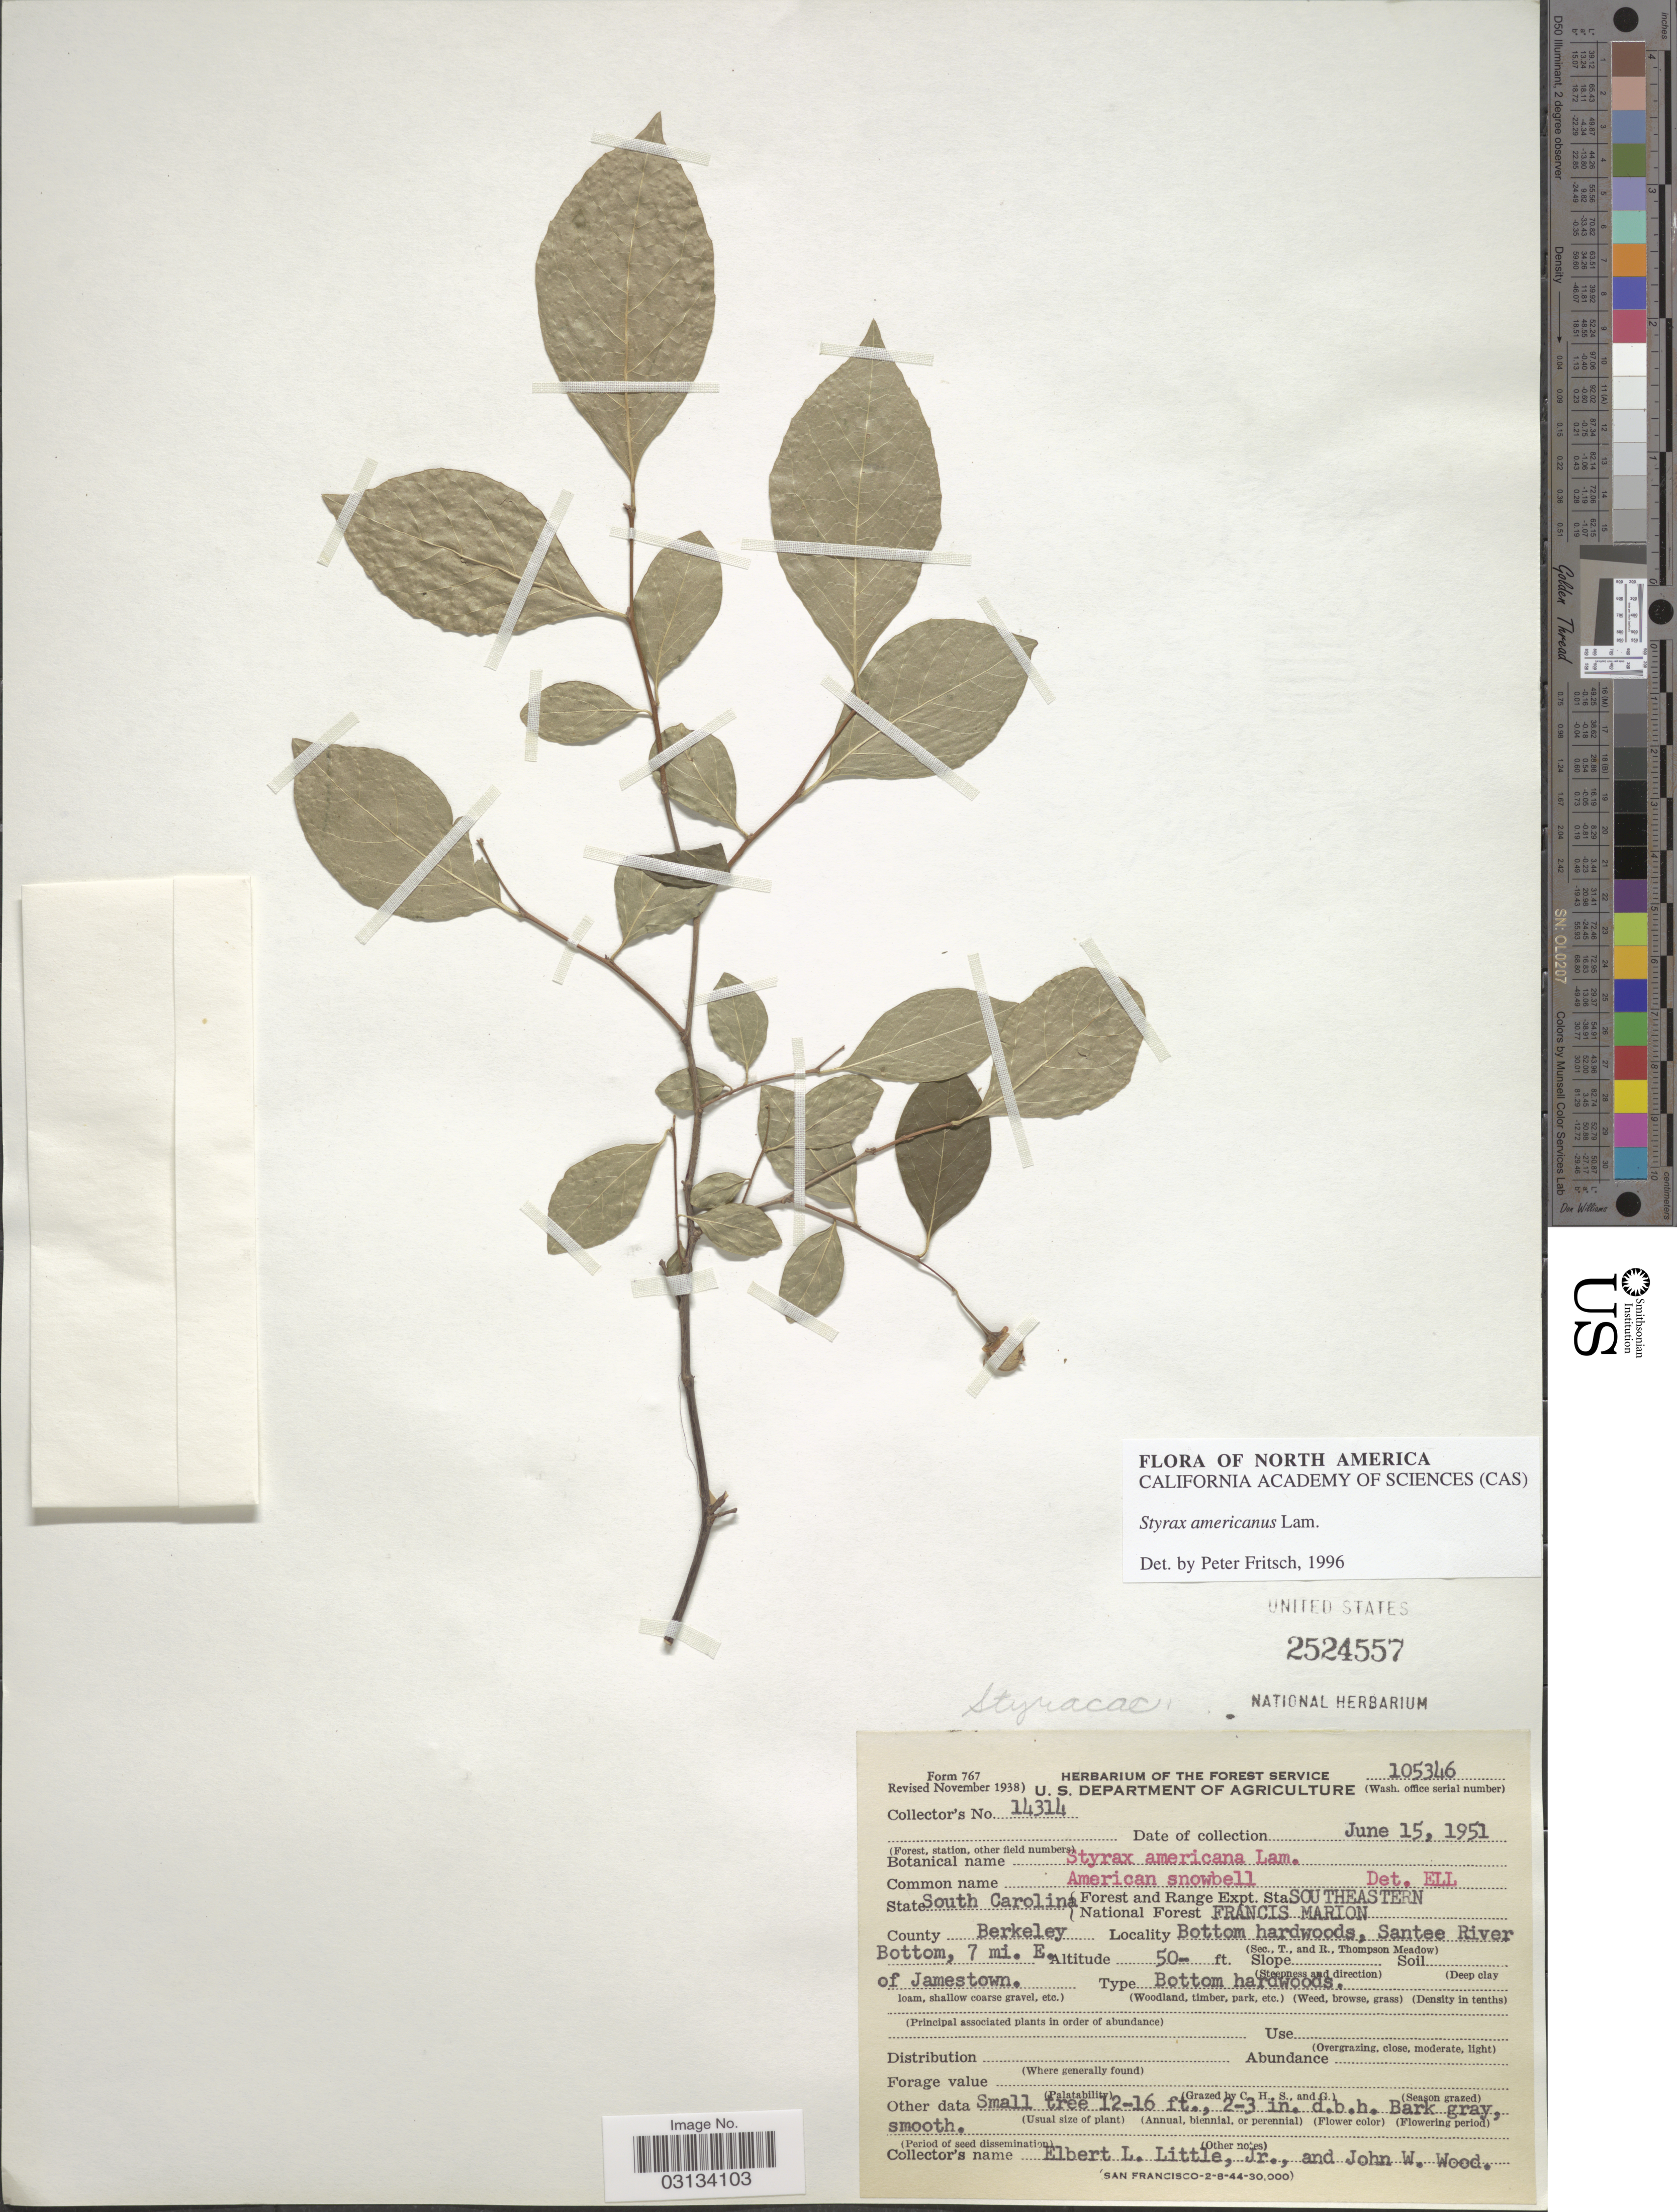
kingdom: Plantae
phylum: Tracheophyta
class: Magnoliopsida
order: Ericales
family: Styracaceae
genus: Styrax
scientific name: Styrax americanus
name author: Lam.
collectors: E. L. Little & J. Wood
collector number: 14314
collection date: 1951-06-15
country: United States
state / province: South Carolina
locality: Forest and Range Exp. Sta. Southeastern National Forest Francis Marion. County Berkeley. Bottom hardwoods, Santee River Bottom, 7 mi. E.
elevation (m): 15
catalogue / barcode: US 2524557